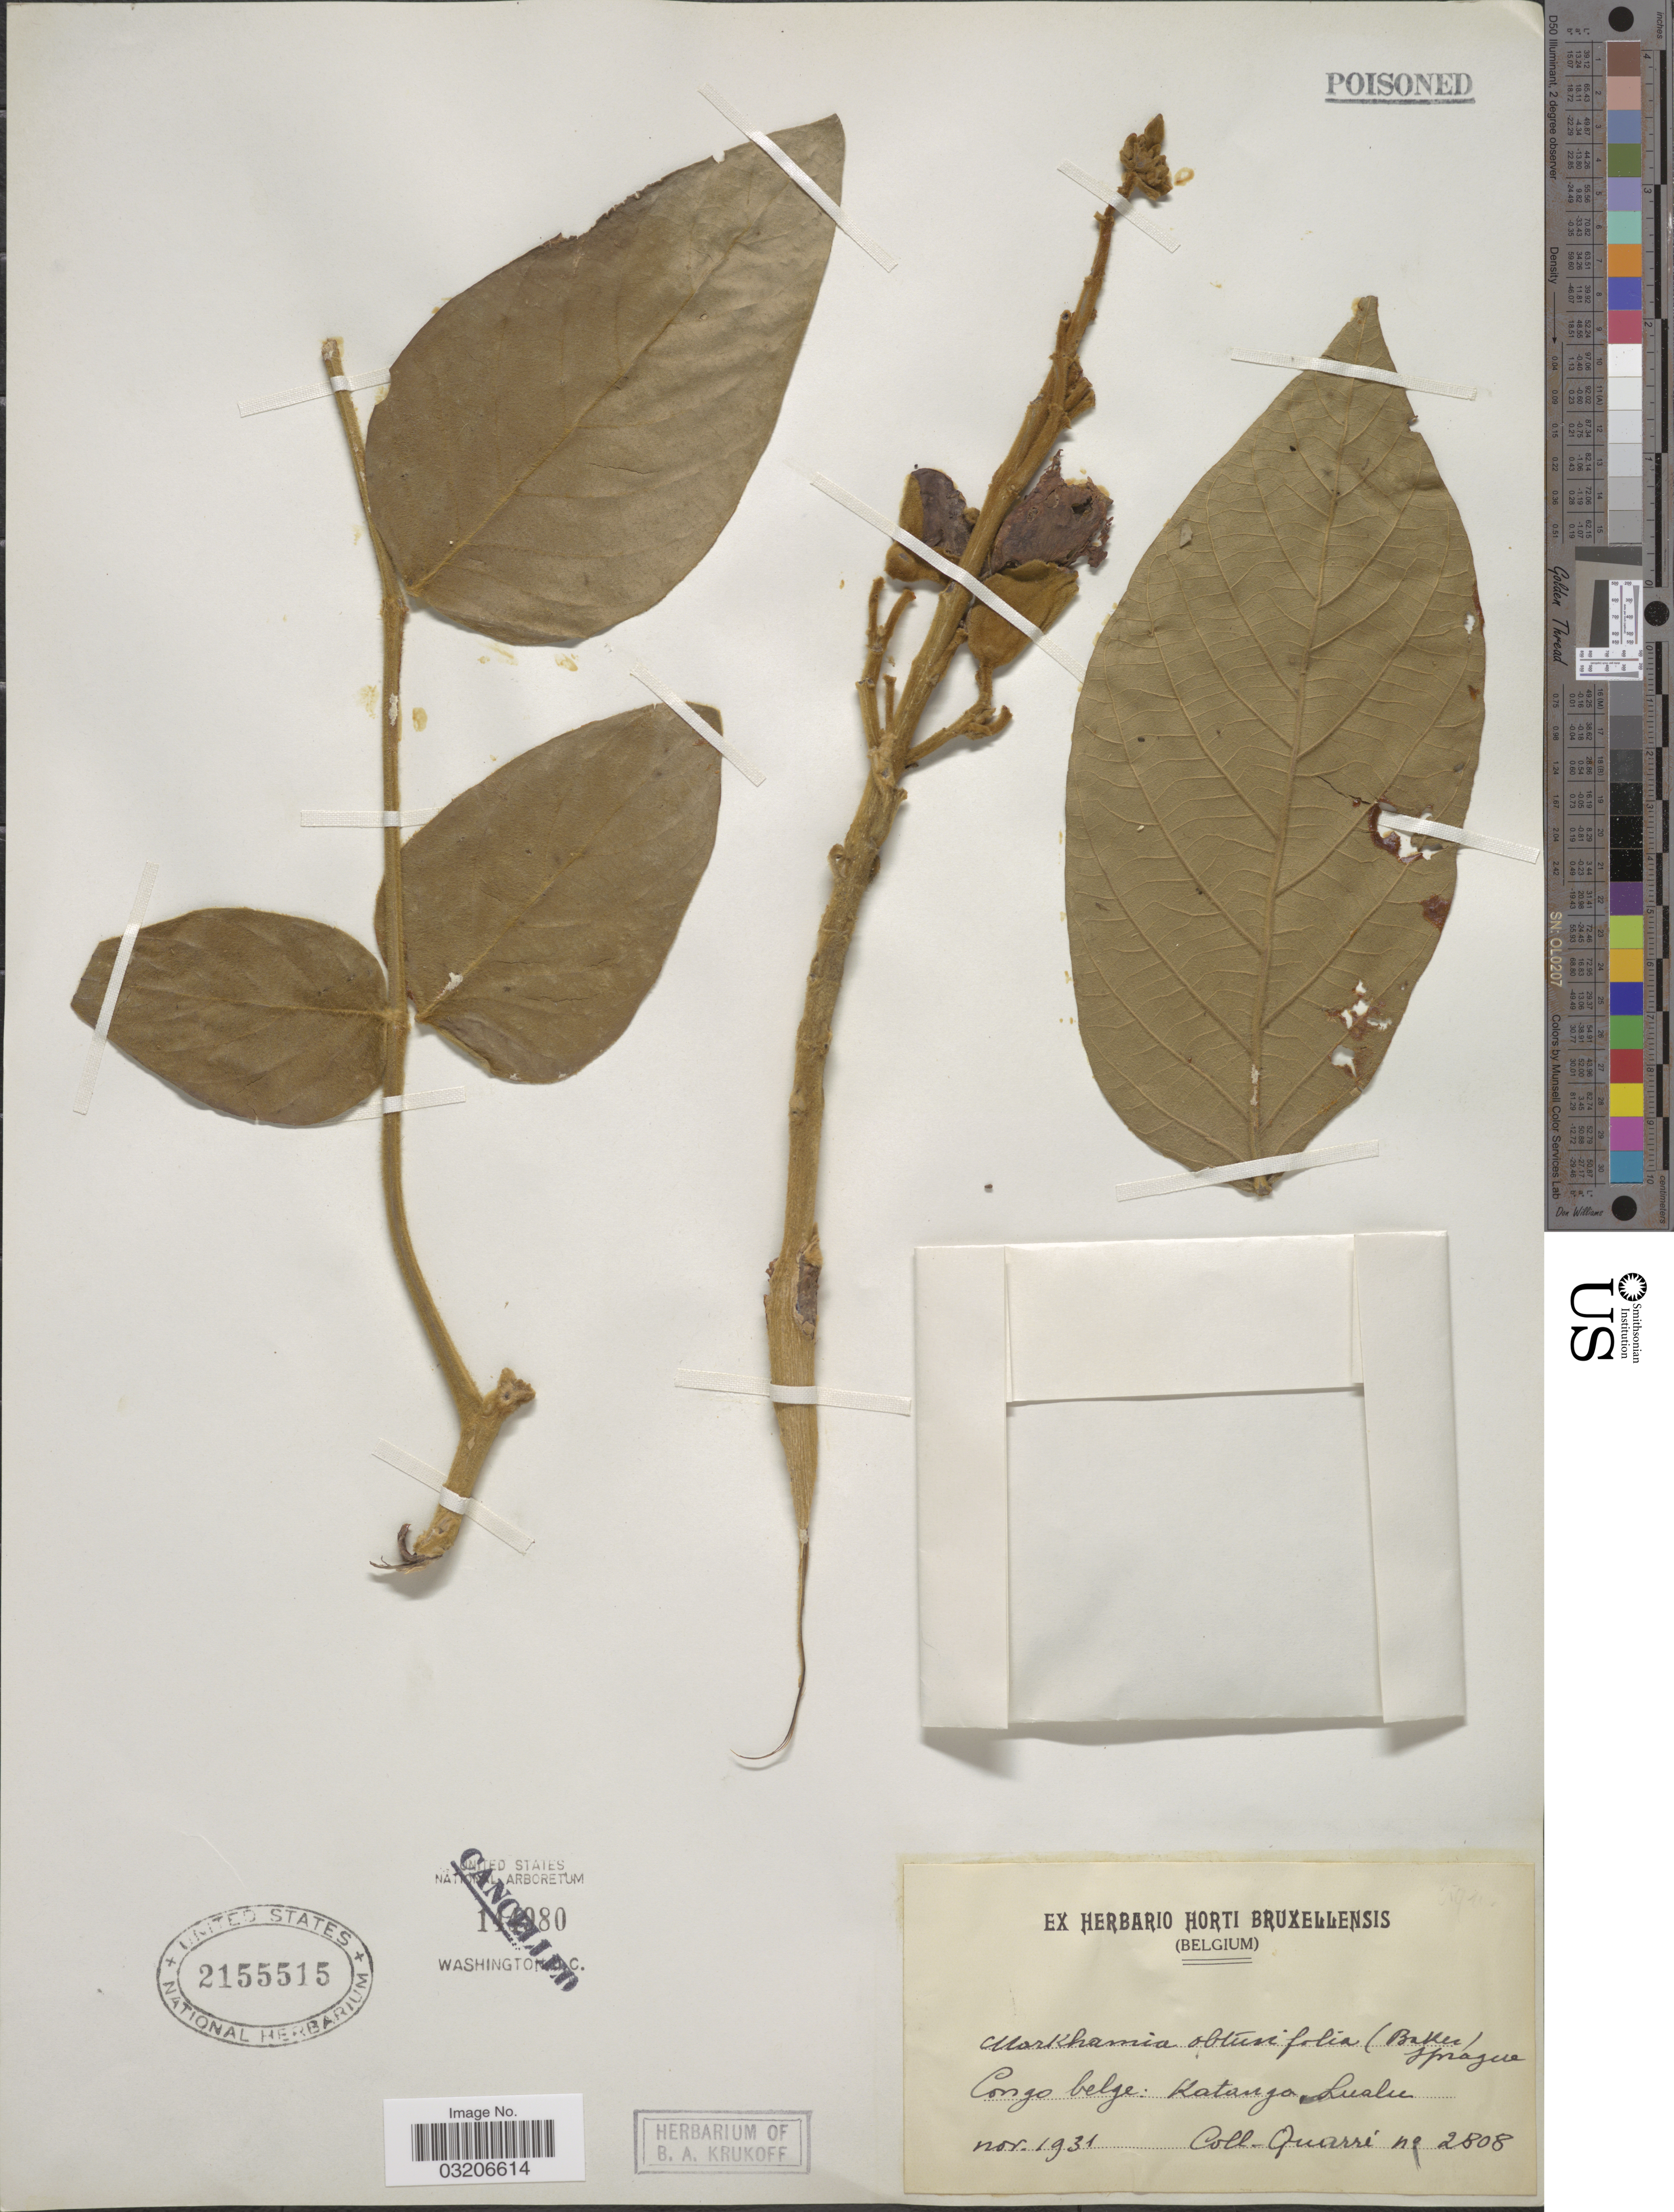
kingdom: Plantae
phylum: Tracheophyta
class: Magnoliopsida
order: Lamiales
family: Bignoniaceae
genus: Markhamia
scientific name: Markhamia obtusifolia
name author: (Baker) Sprague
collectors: -. Quarre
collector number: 2808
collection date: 1931-11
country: Congo, Democratic Republic of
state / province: Haut-Katanga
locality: Congo belge: Katanga Lualu.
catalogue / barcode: US 2155515